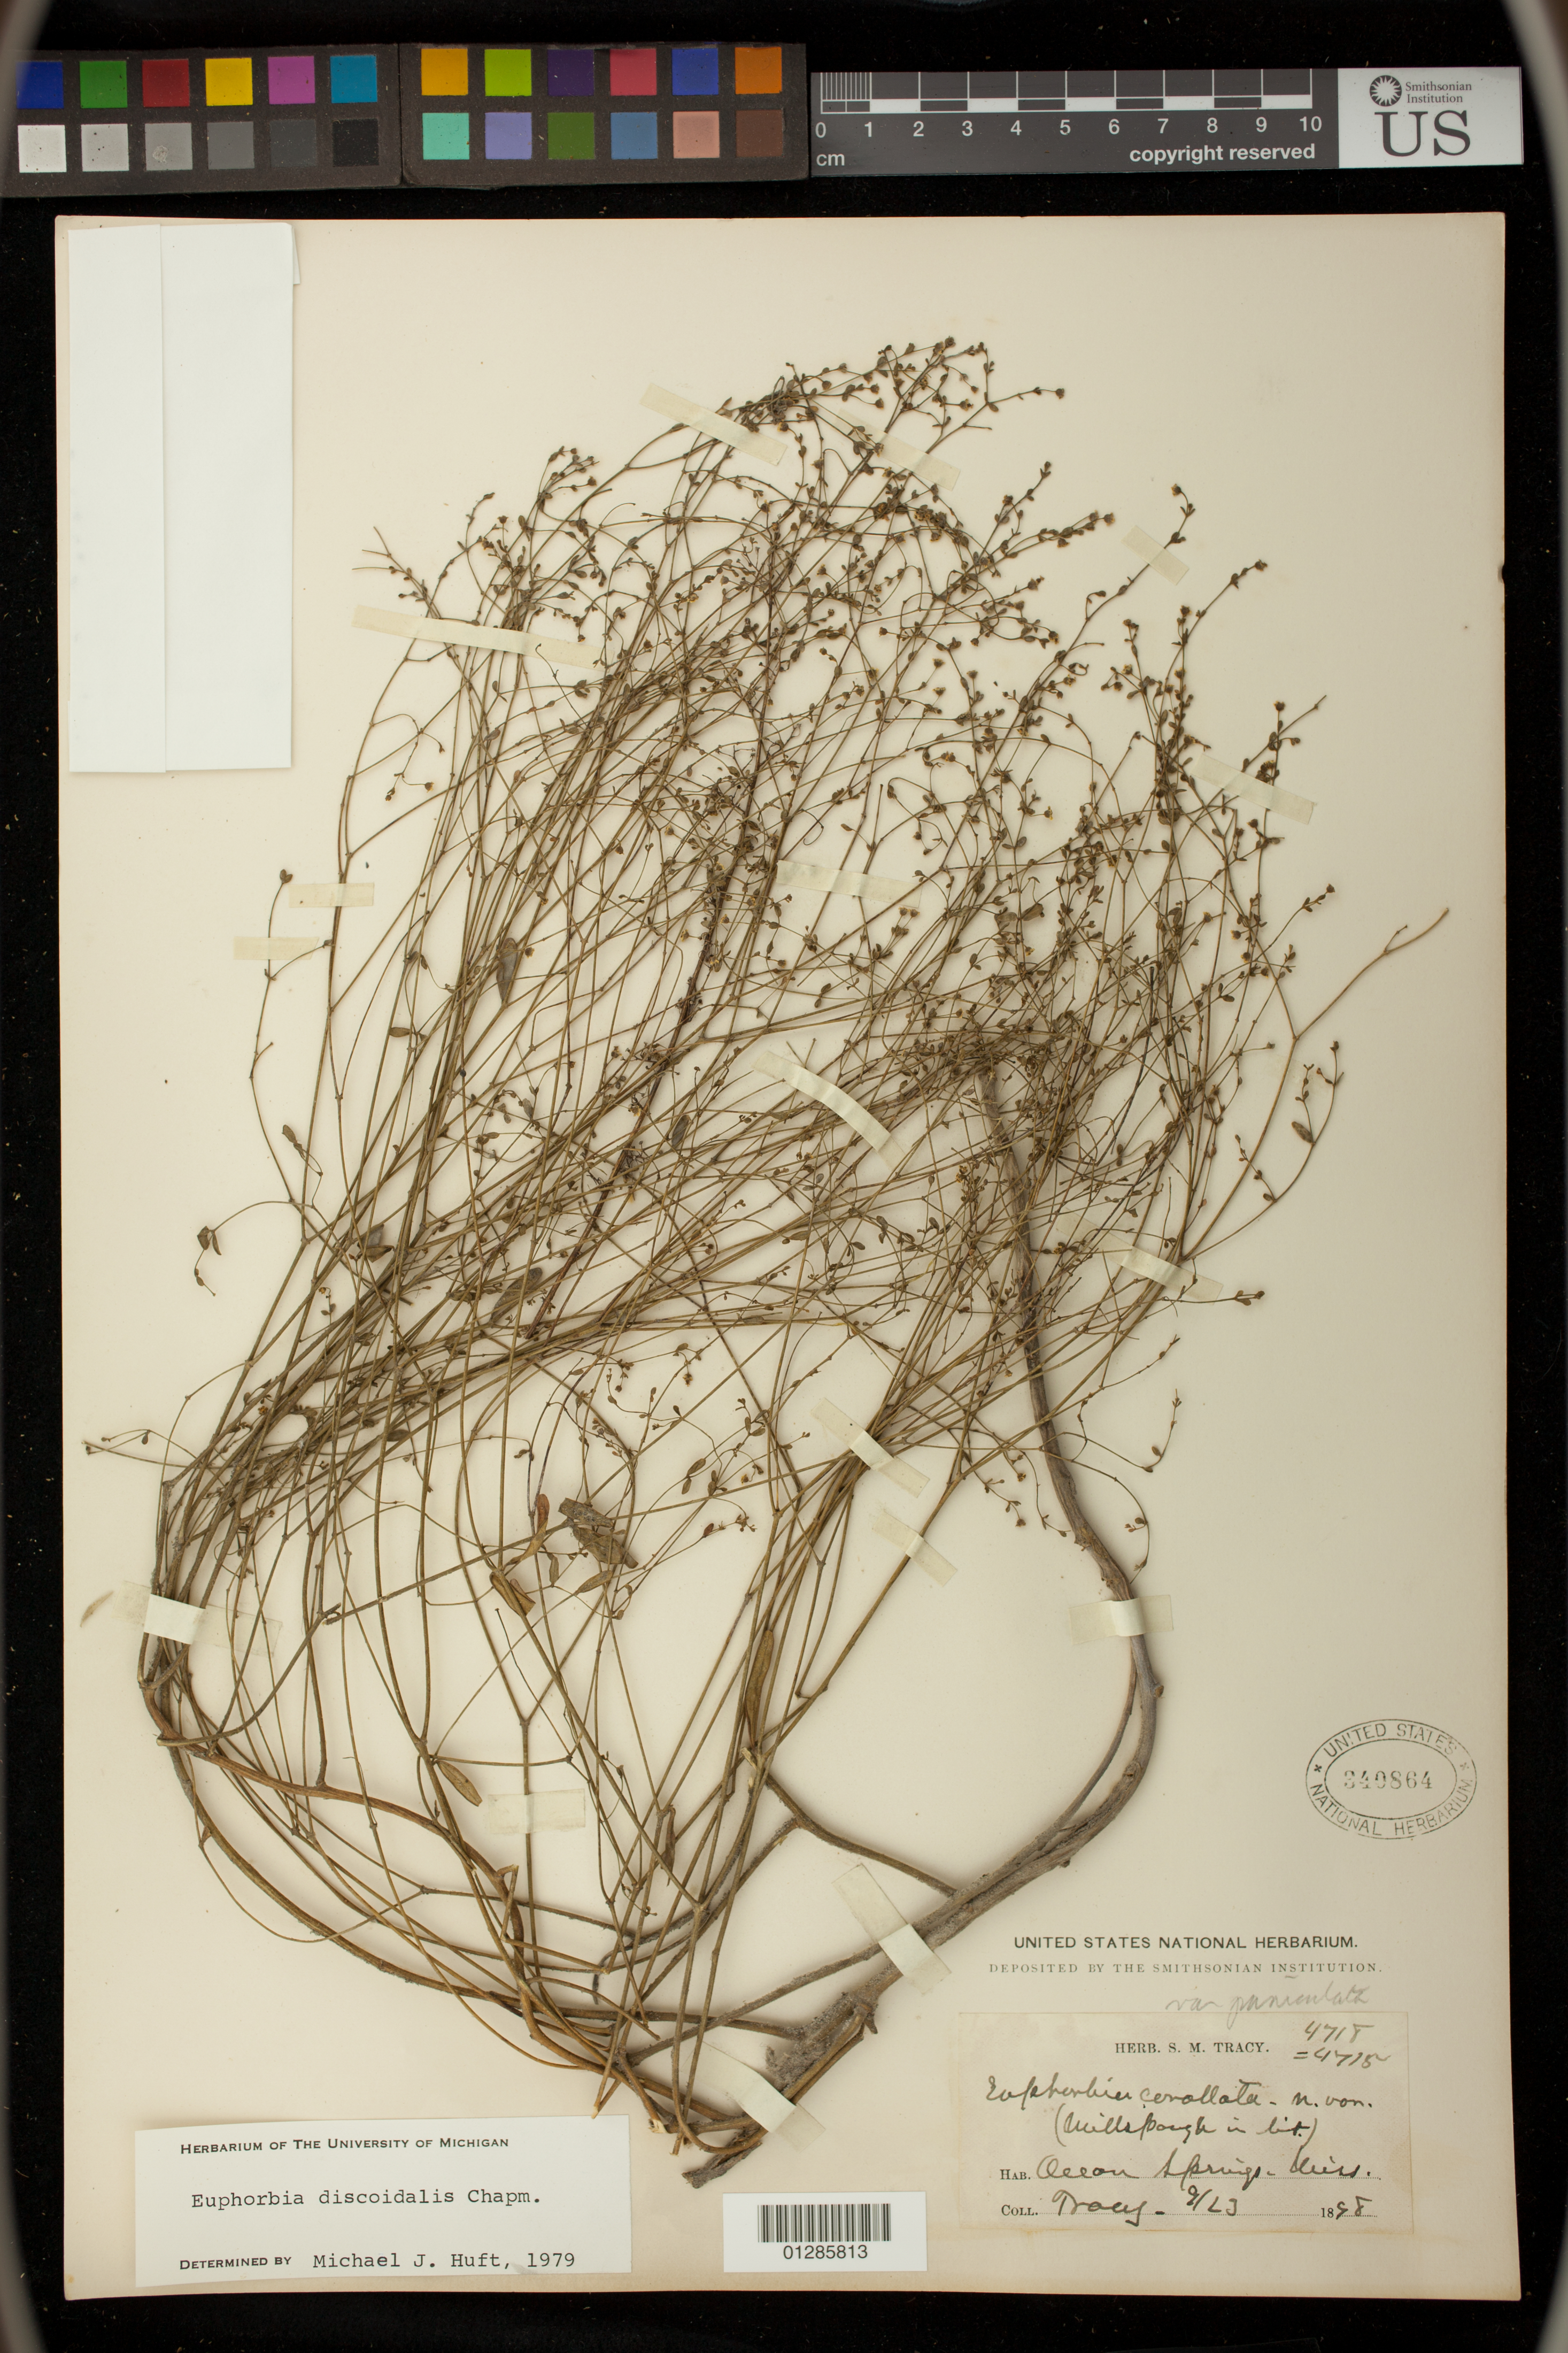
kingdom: Plantae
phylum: Tracheophyta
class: Magnoliopsida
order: Malpighiales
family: Euphorbiaceae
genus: Euphorbia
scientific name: Euphorbia discoidalis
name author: Chapm.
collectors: S. M. Tracy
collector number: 4715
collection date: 1898-09-23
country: United States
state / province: Mississippi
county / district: Jackson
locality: Ocean Springs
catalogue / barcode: US 340864